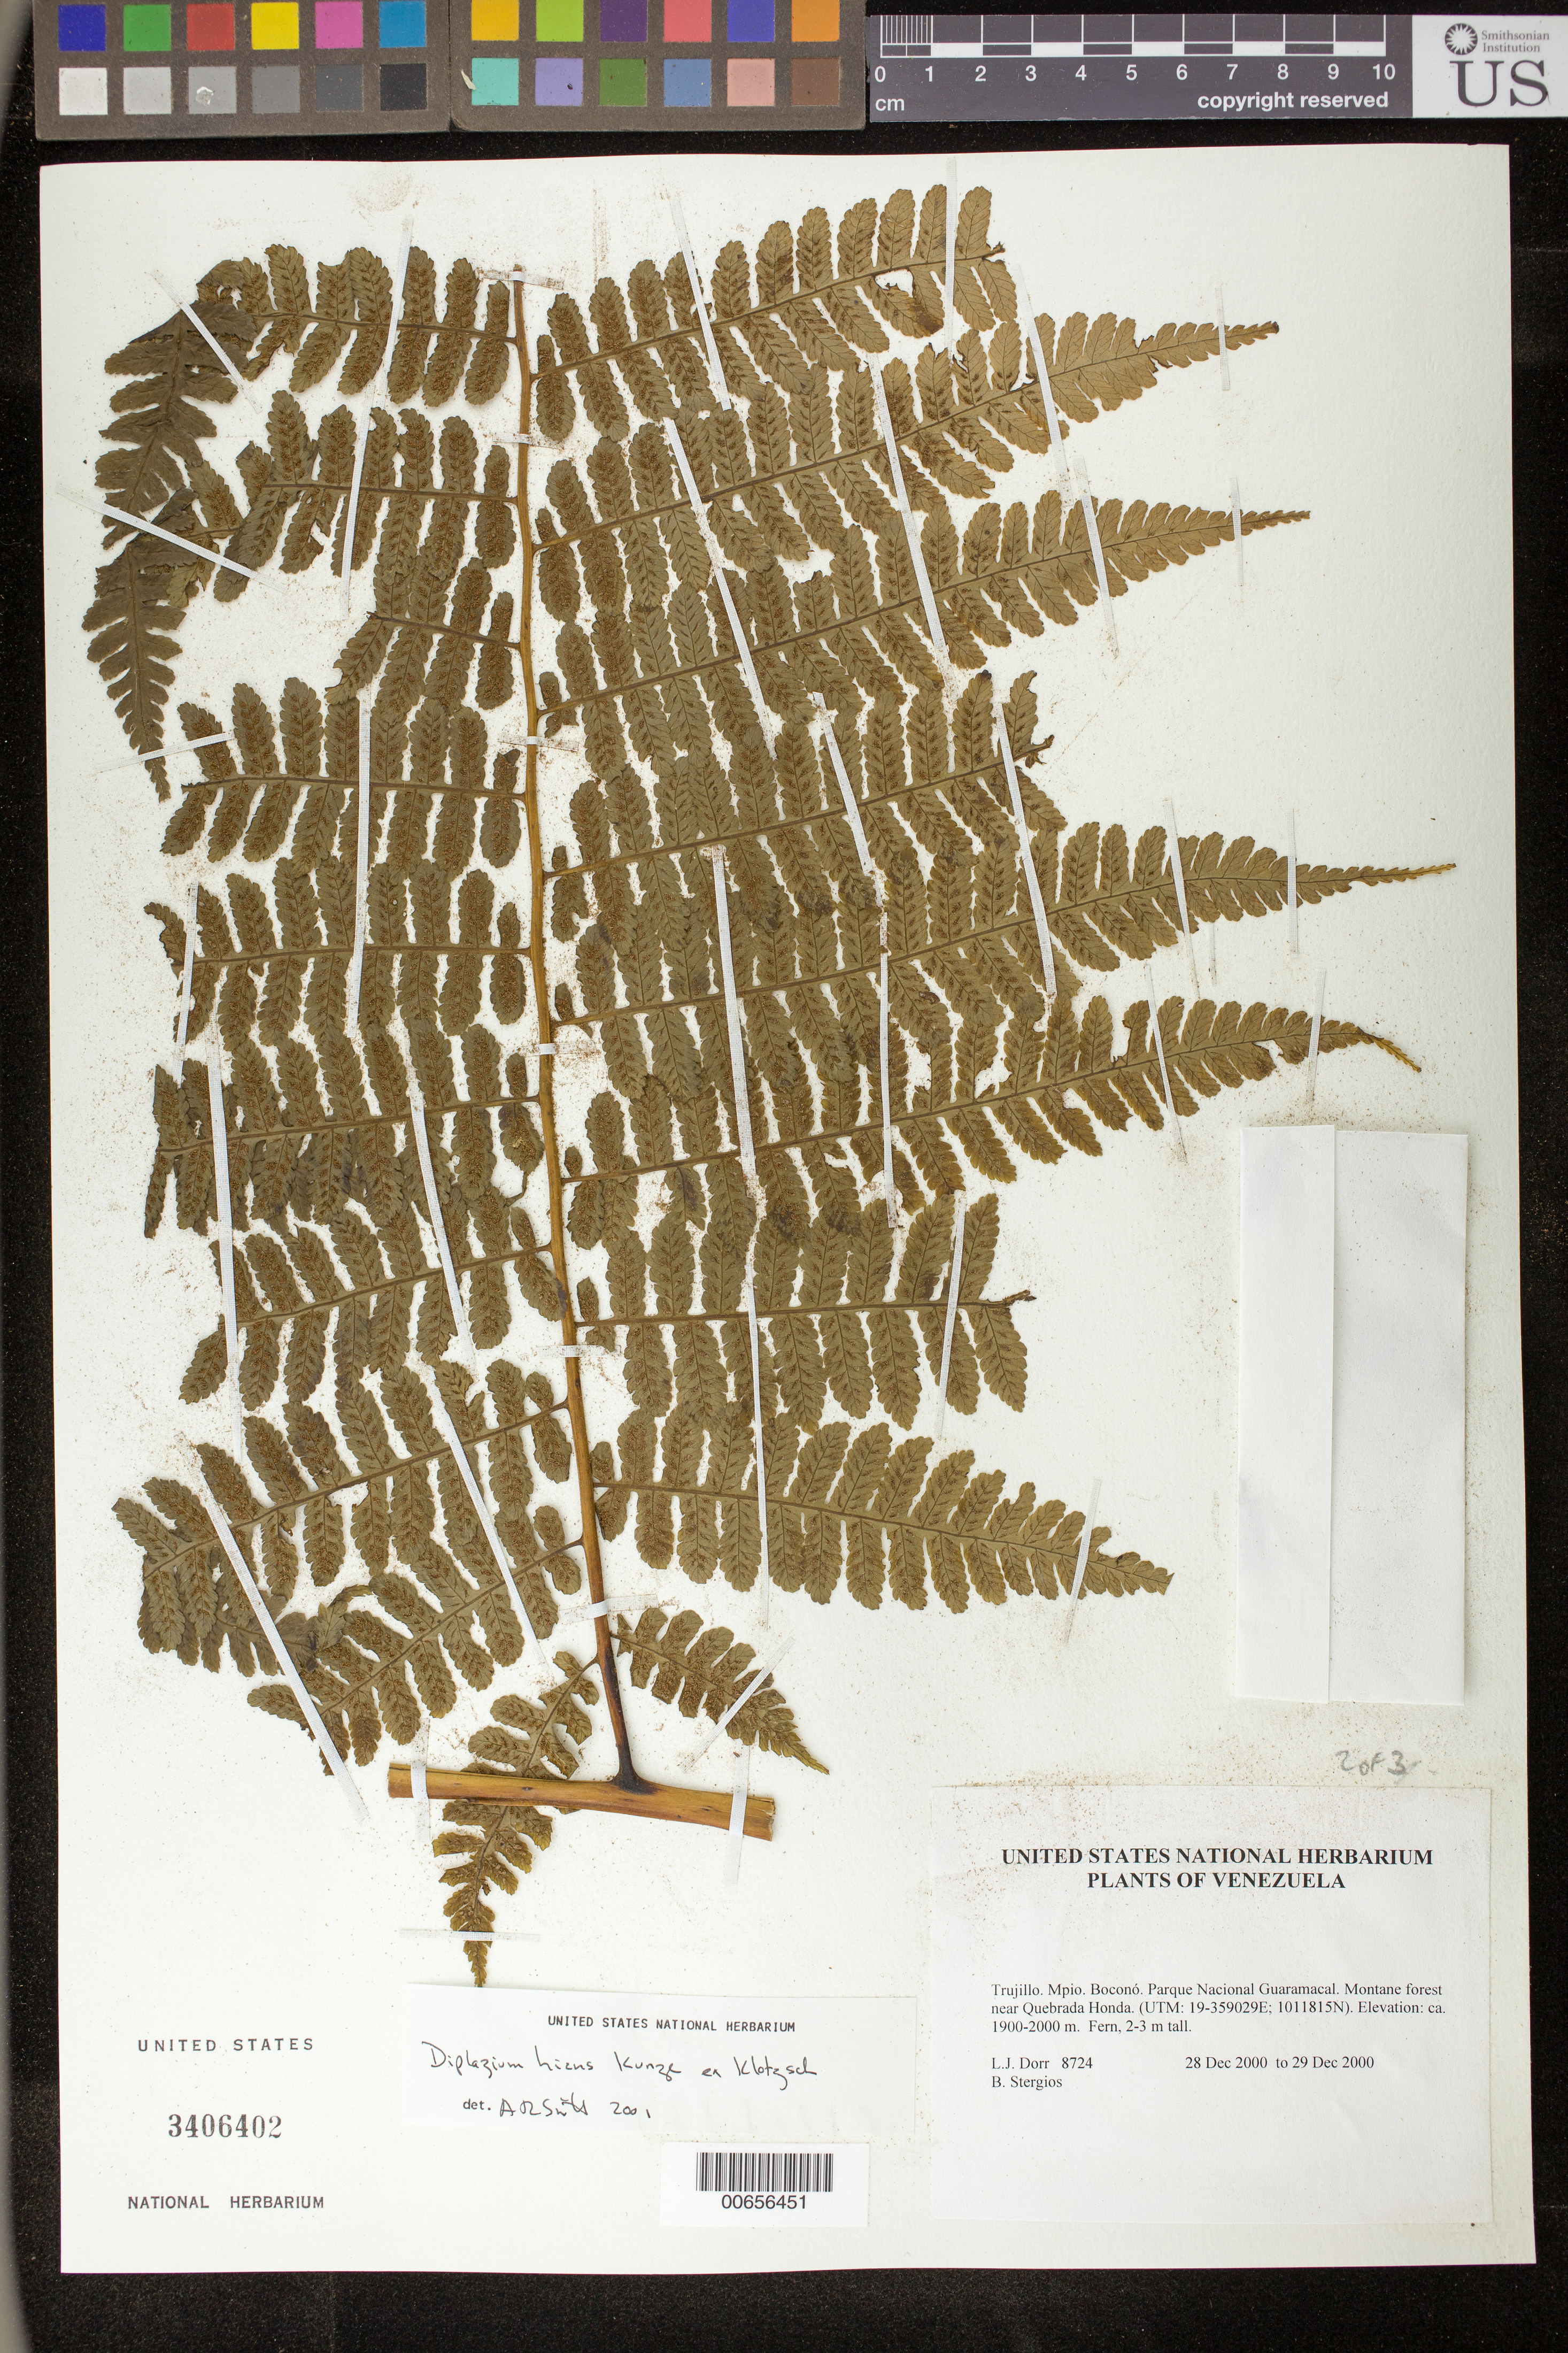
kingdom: Plantae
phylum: Tracheophyta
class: Polypodiopsida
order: Polypodiales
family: Athyriaceae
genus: Diplazium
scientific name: Diplazium hians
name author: Kunze ex Klotzsch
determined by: Smith, Alan R., (UC)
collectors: L. J. Dorr & B. G. Stergios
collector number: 8724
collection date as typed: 28 Dec 2000 to 29 Dec 2000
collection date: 2000-12-28/2000-12-29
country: Venezuela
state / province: Trujillo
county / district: Boconó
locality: Parque Nacional Guaramacal near Quebrada Honda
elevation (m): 1900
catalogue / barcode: US 3406402